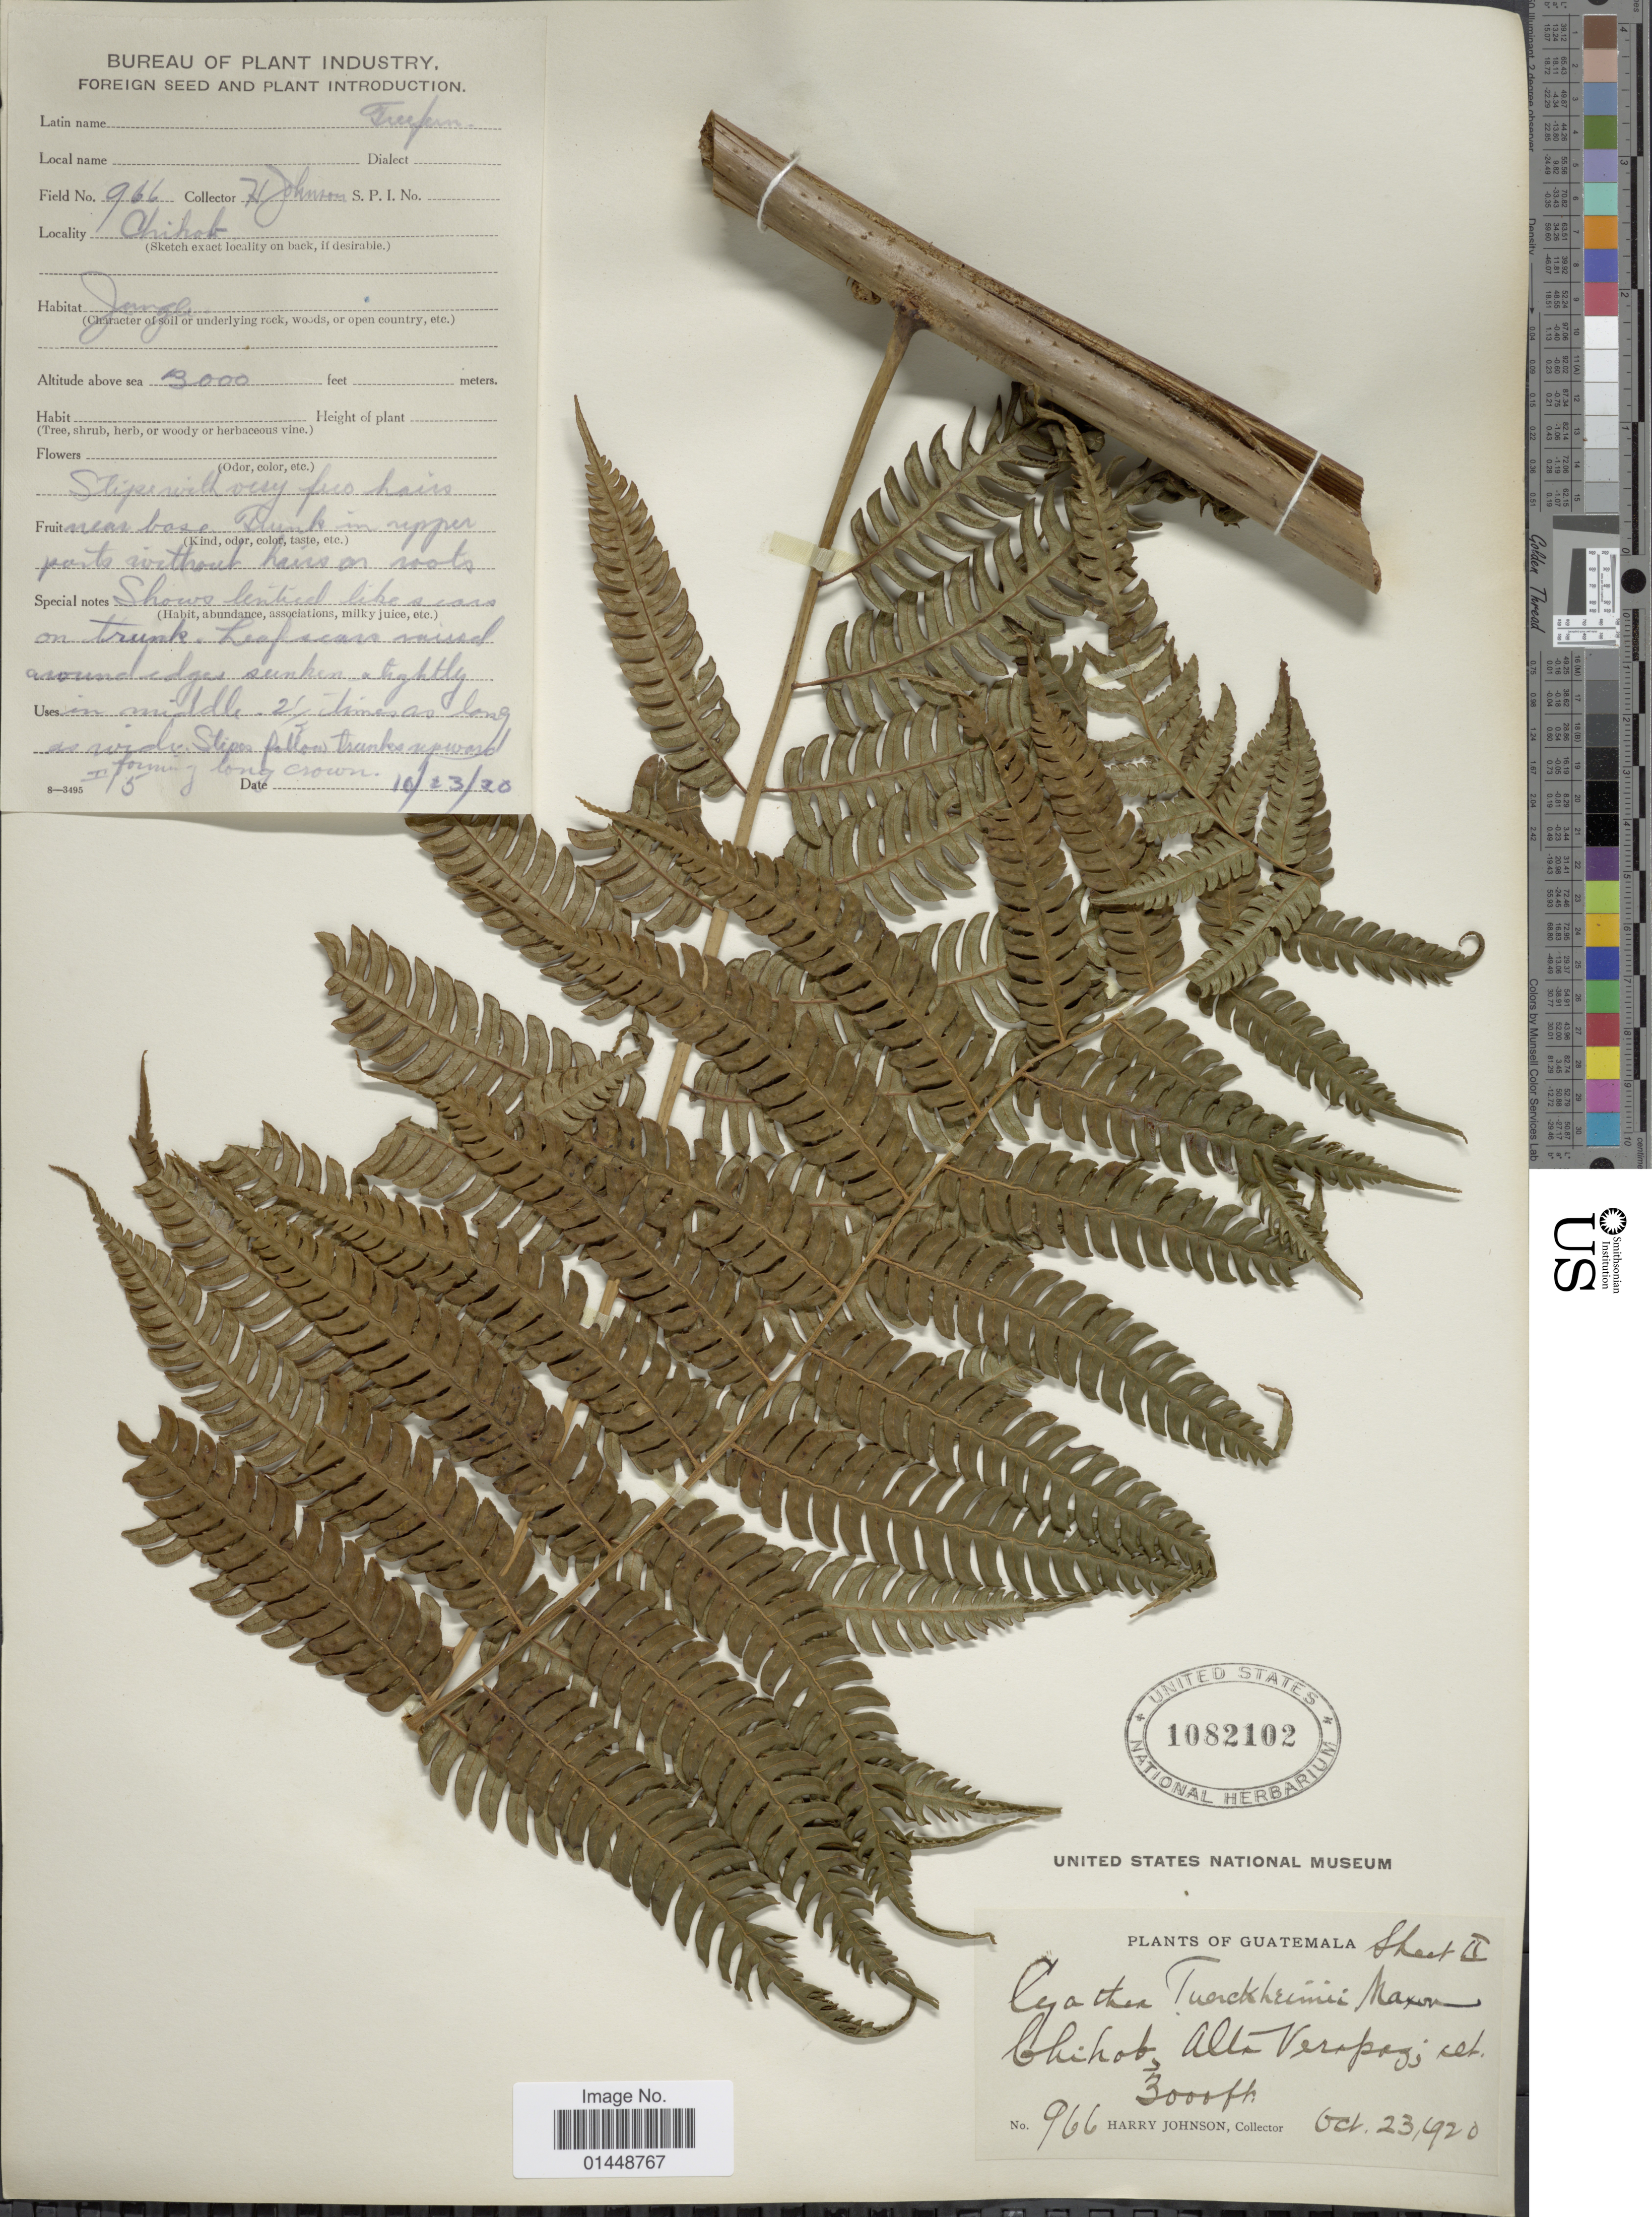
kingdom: Plantae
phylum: Tracheophyta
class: Polypodiopsida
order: Cyatheales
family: Cyatheaceae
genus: Cyathea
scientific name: Cyathea divergens var. tuerckheimii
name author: (Maxon) R.M. Tryon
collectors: H. Johnson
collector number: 966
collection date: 1920-10-23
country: Guatemala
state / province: Alta Verapaz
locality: Chihob, Alta Verapaz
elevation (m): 914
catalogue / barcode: US 1082102